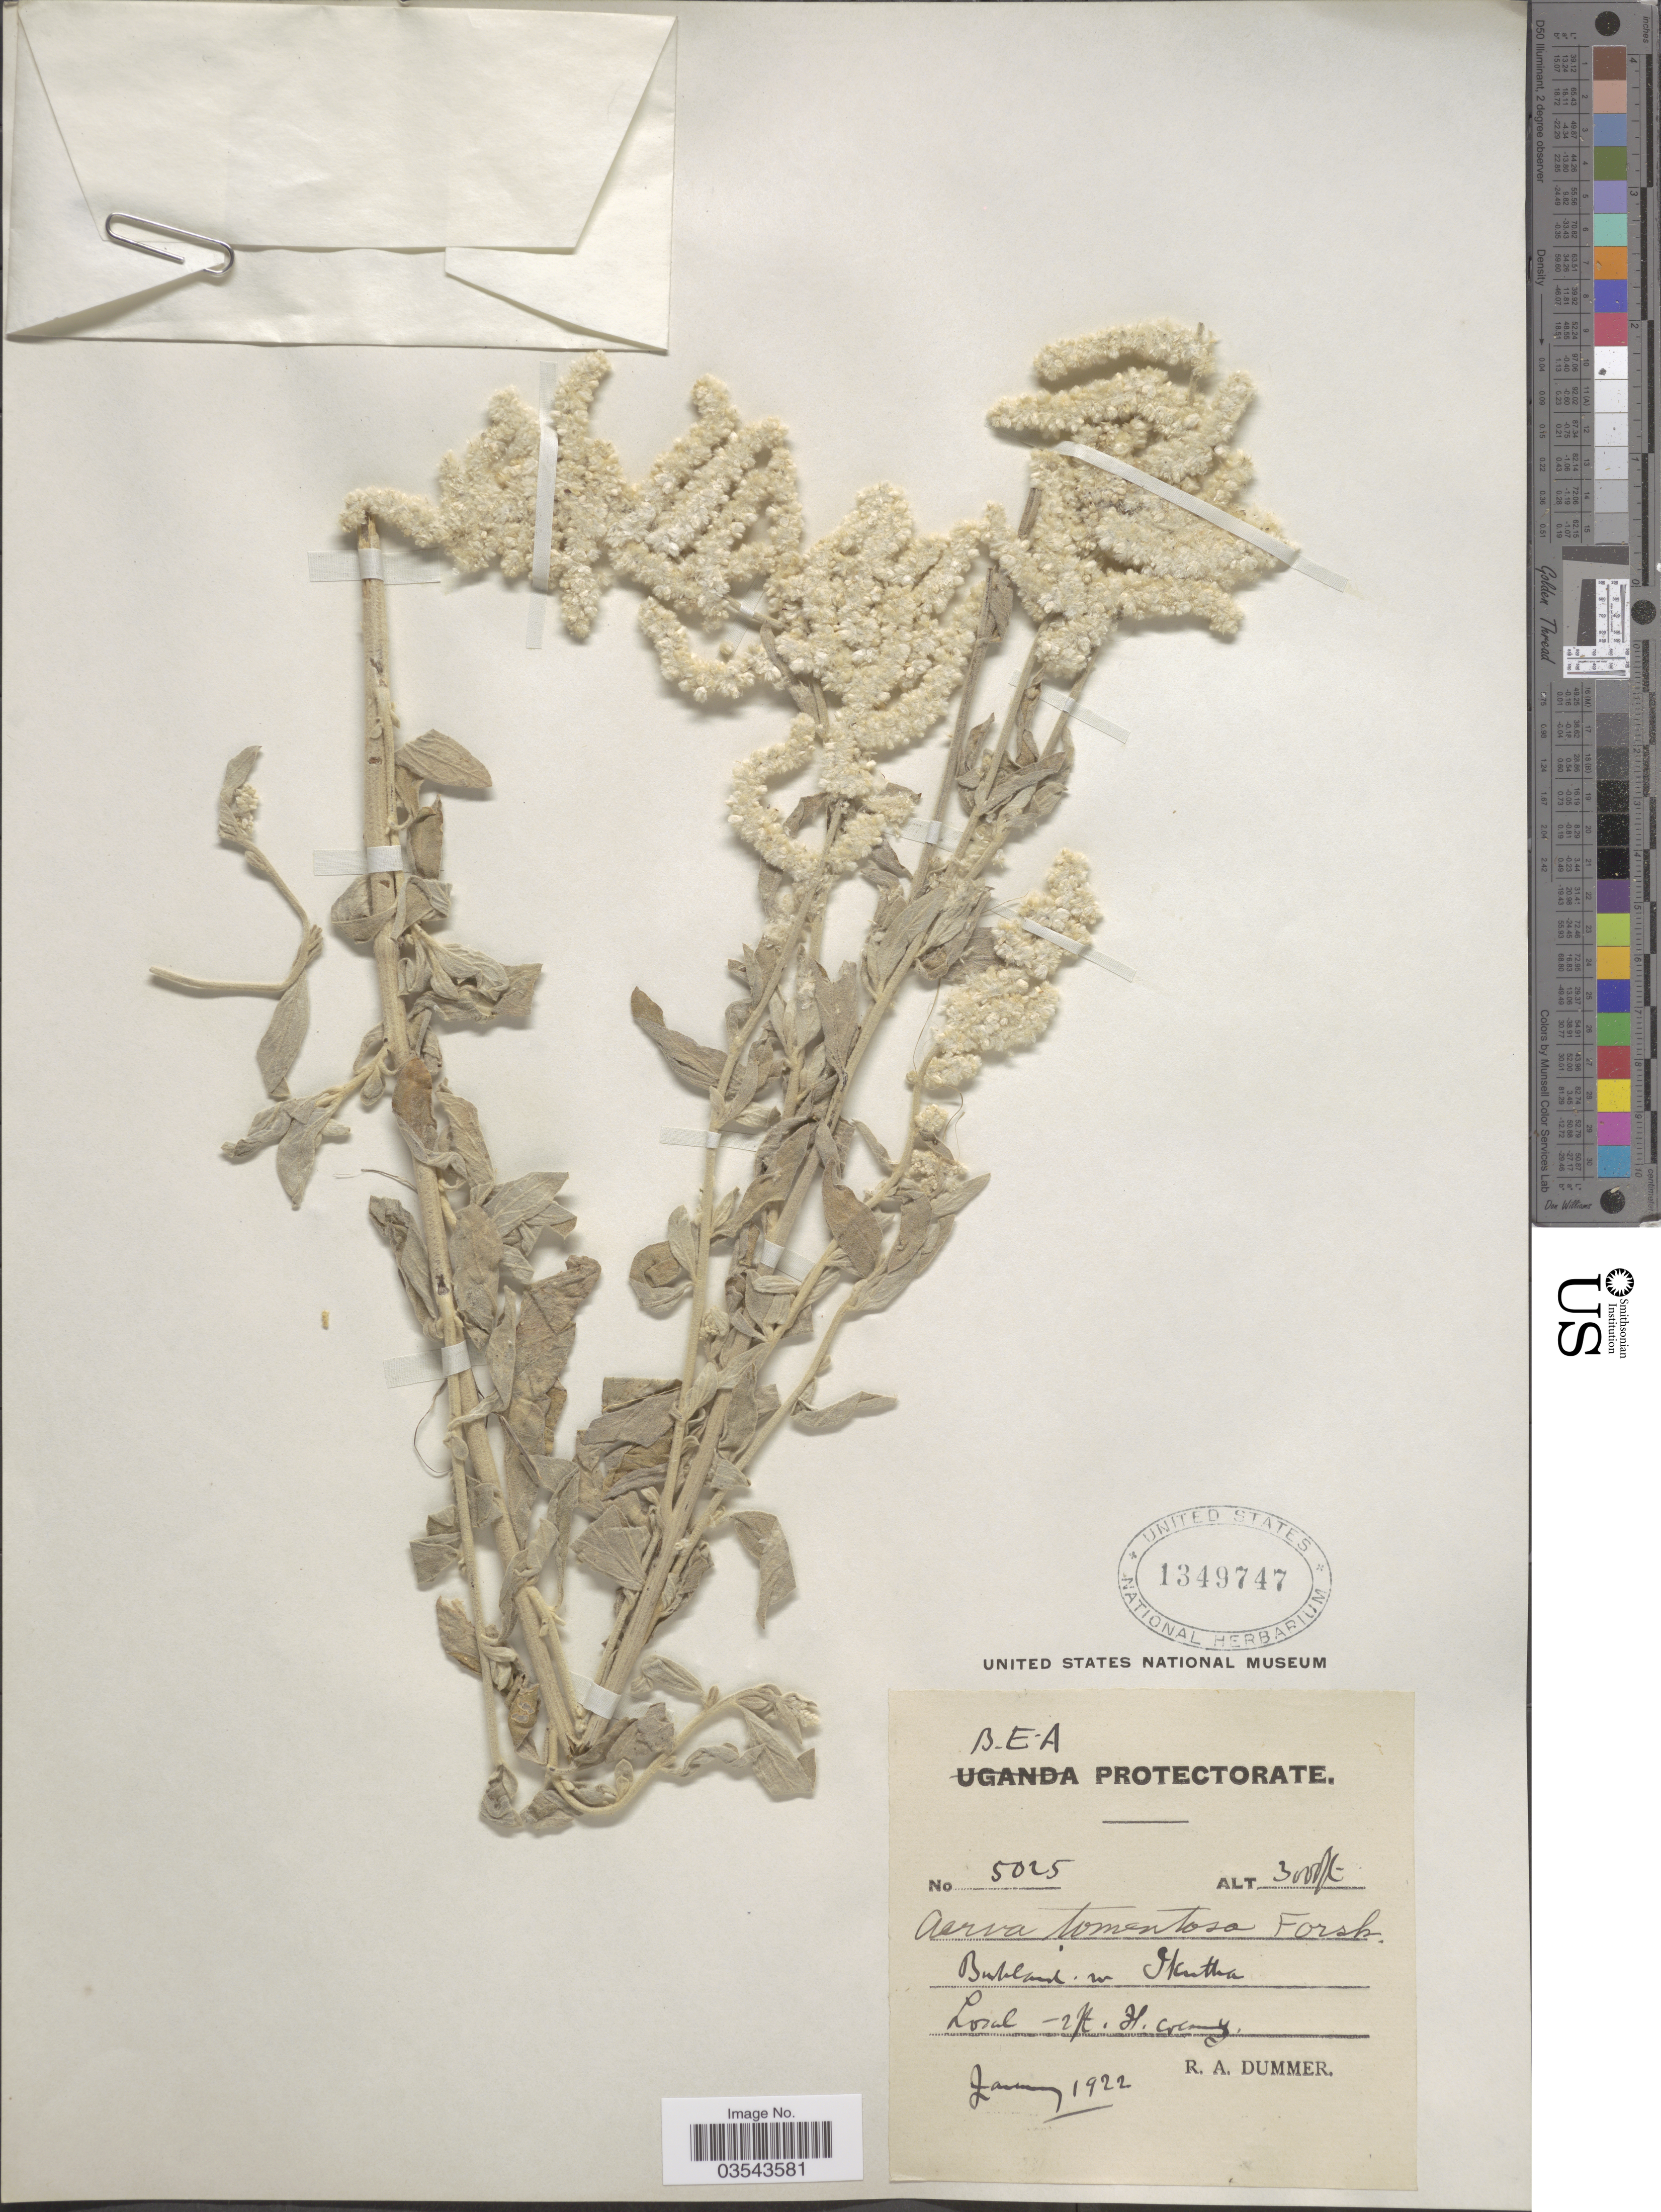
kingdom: Plantae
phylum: Tracheophyta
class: Magnoliopsida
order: Caryophyllales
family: Amaranthaceae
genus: Aerva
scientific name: Aerva tomentosa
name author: Forssk.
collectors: R. A. Dümmer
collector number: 5025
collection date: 1922-01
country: Kenya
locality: B.E.A. Protectorate. Bushland [illegible text] Skutha[interpreted].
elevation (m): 914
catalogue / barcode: US 1349747